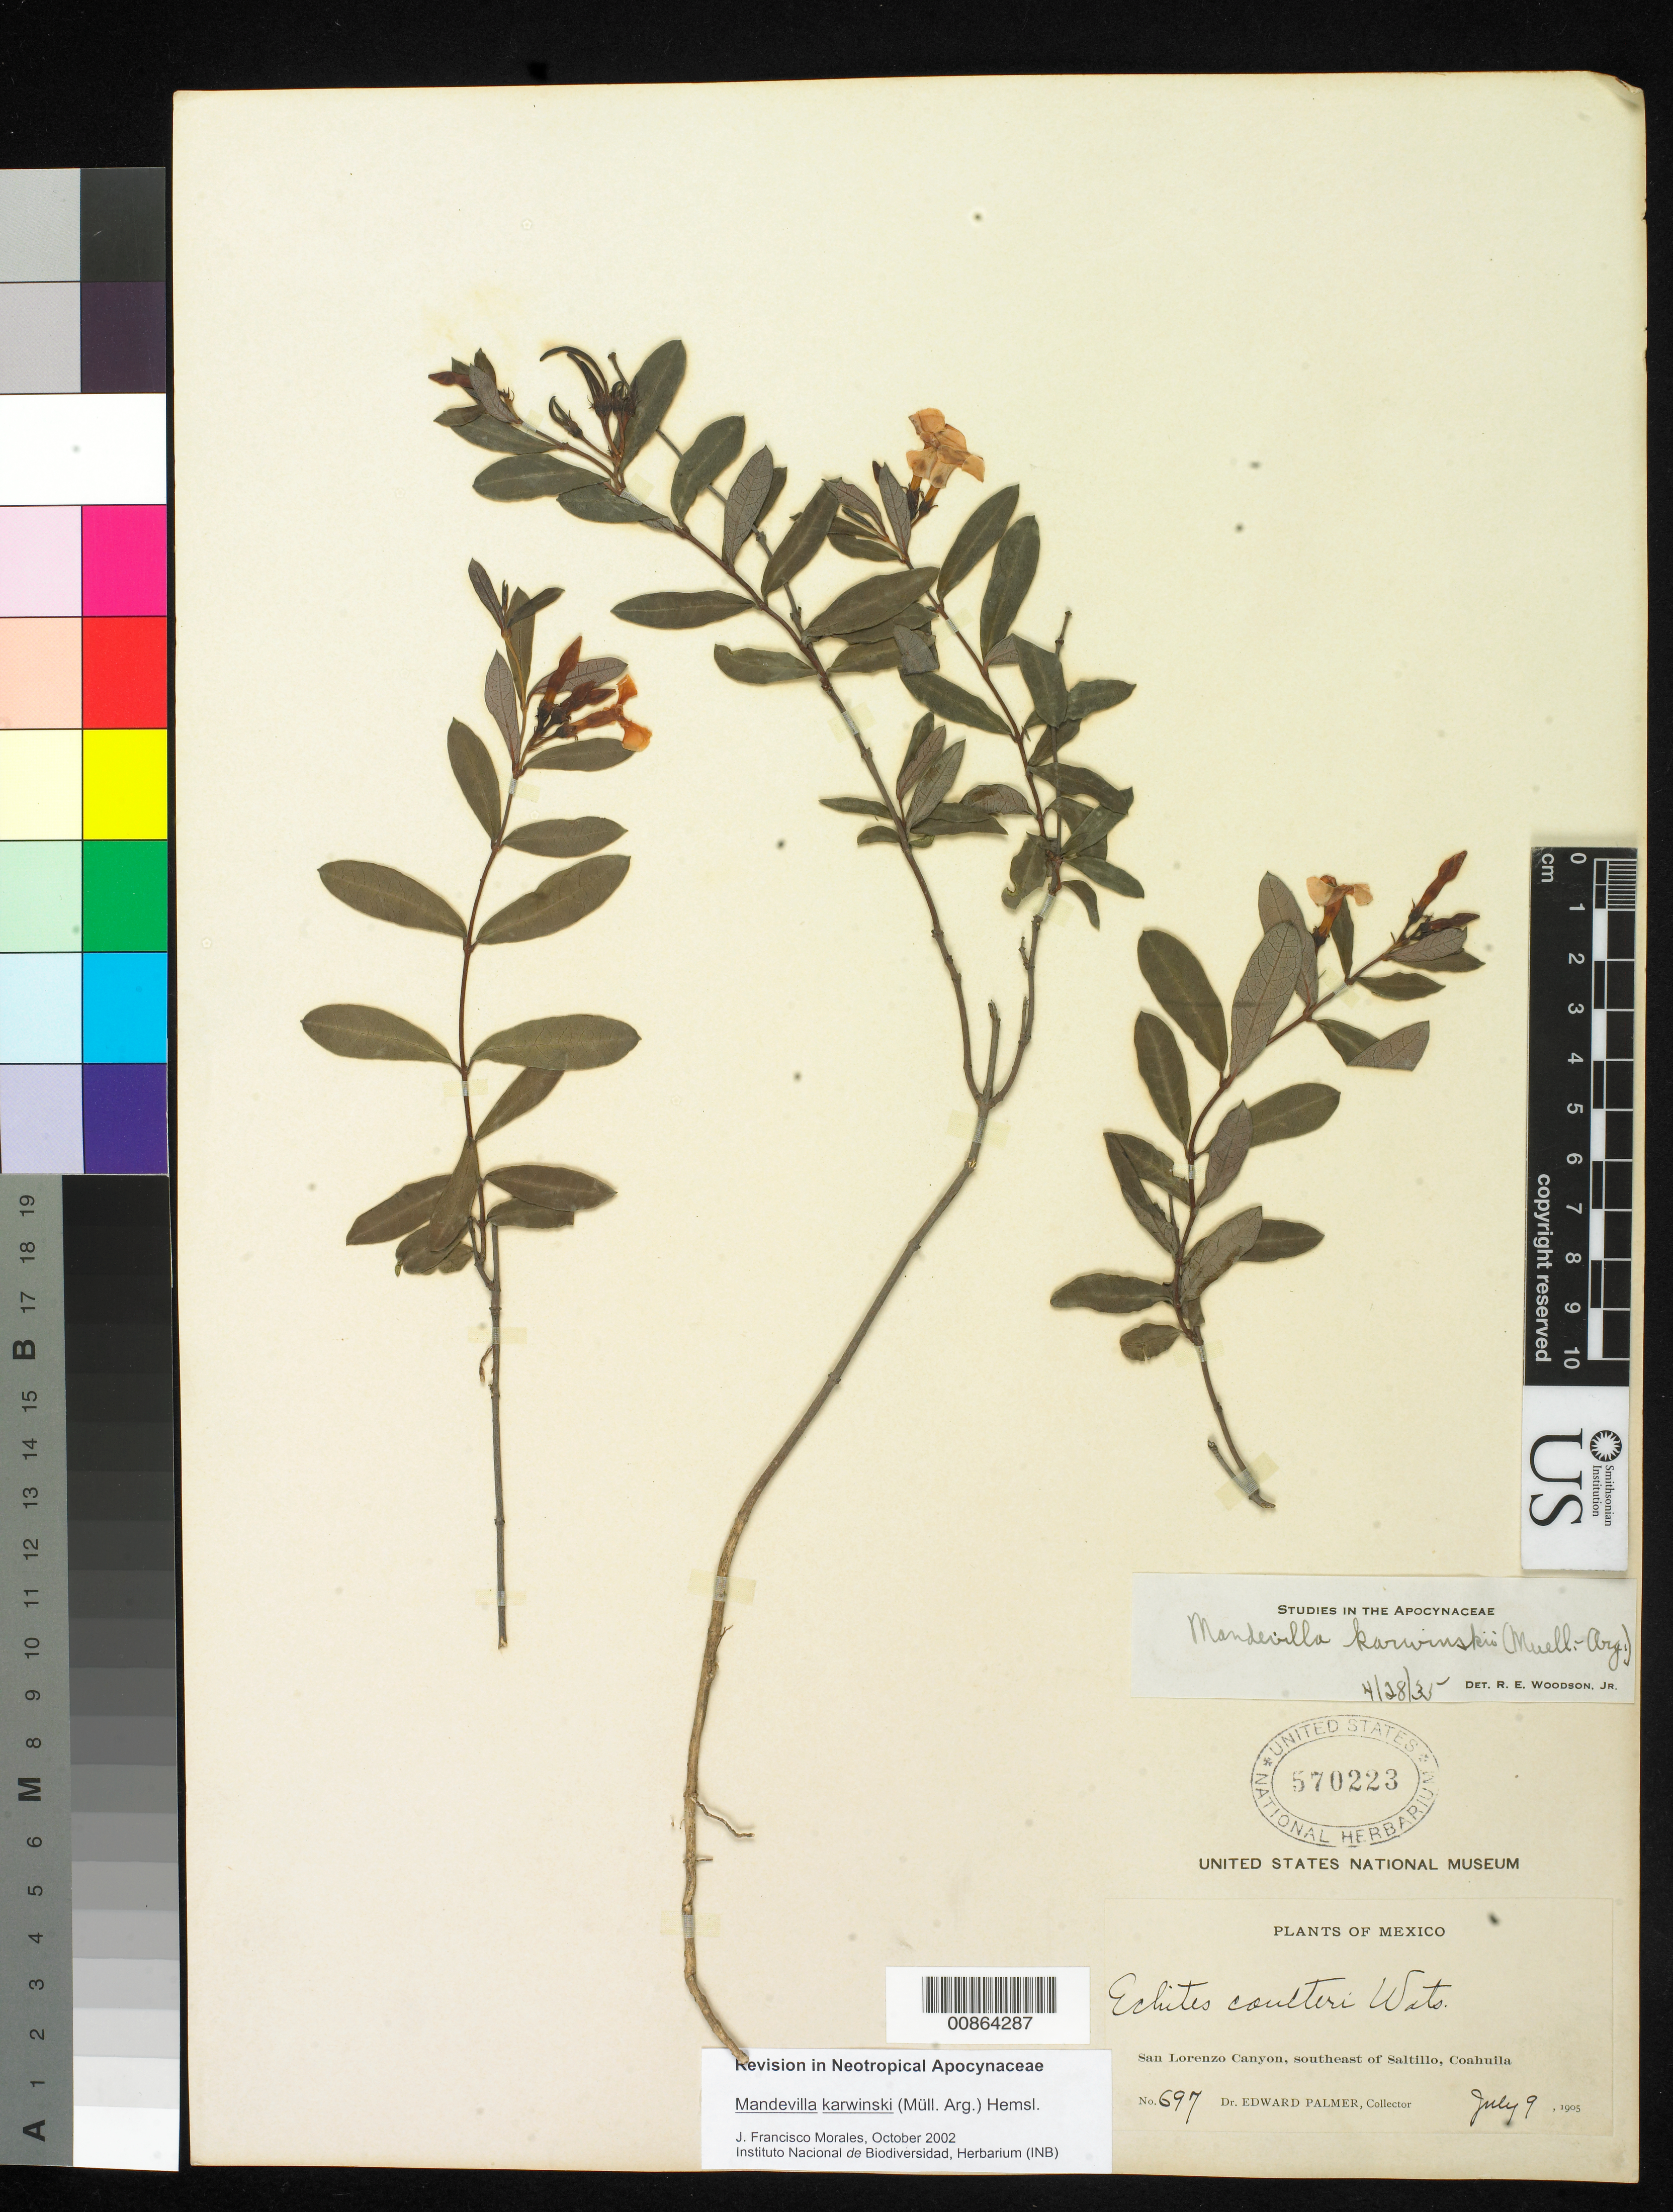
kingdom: Plantae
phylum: Tracheophyta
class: Magnoliopsida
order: Gentianales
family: Apocynaceae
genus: Mandevilla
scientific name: Mandevilla karwinski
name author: (Müll. Arg.) Hemsl.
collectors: E. Palmer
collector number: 697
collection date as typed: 09 Jul 1905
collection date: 1905-07-09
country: Mexico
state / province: Coahuila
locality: San Lorenzo Canyon, southeast of Saltillo, Coahuila.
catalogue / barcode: US 570223